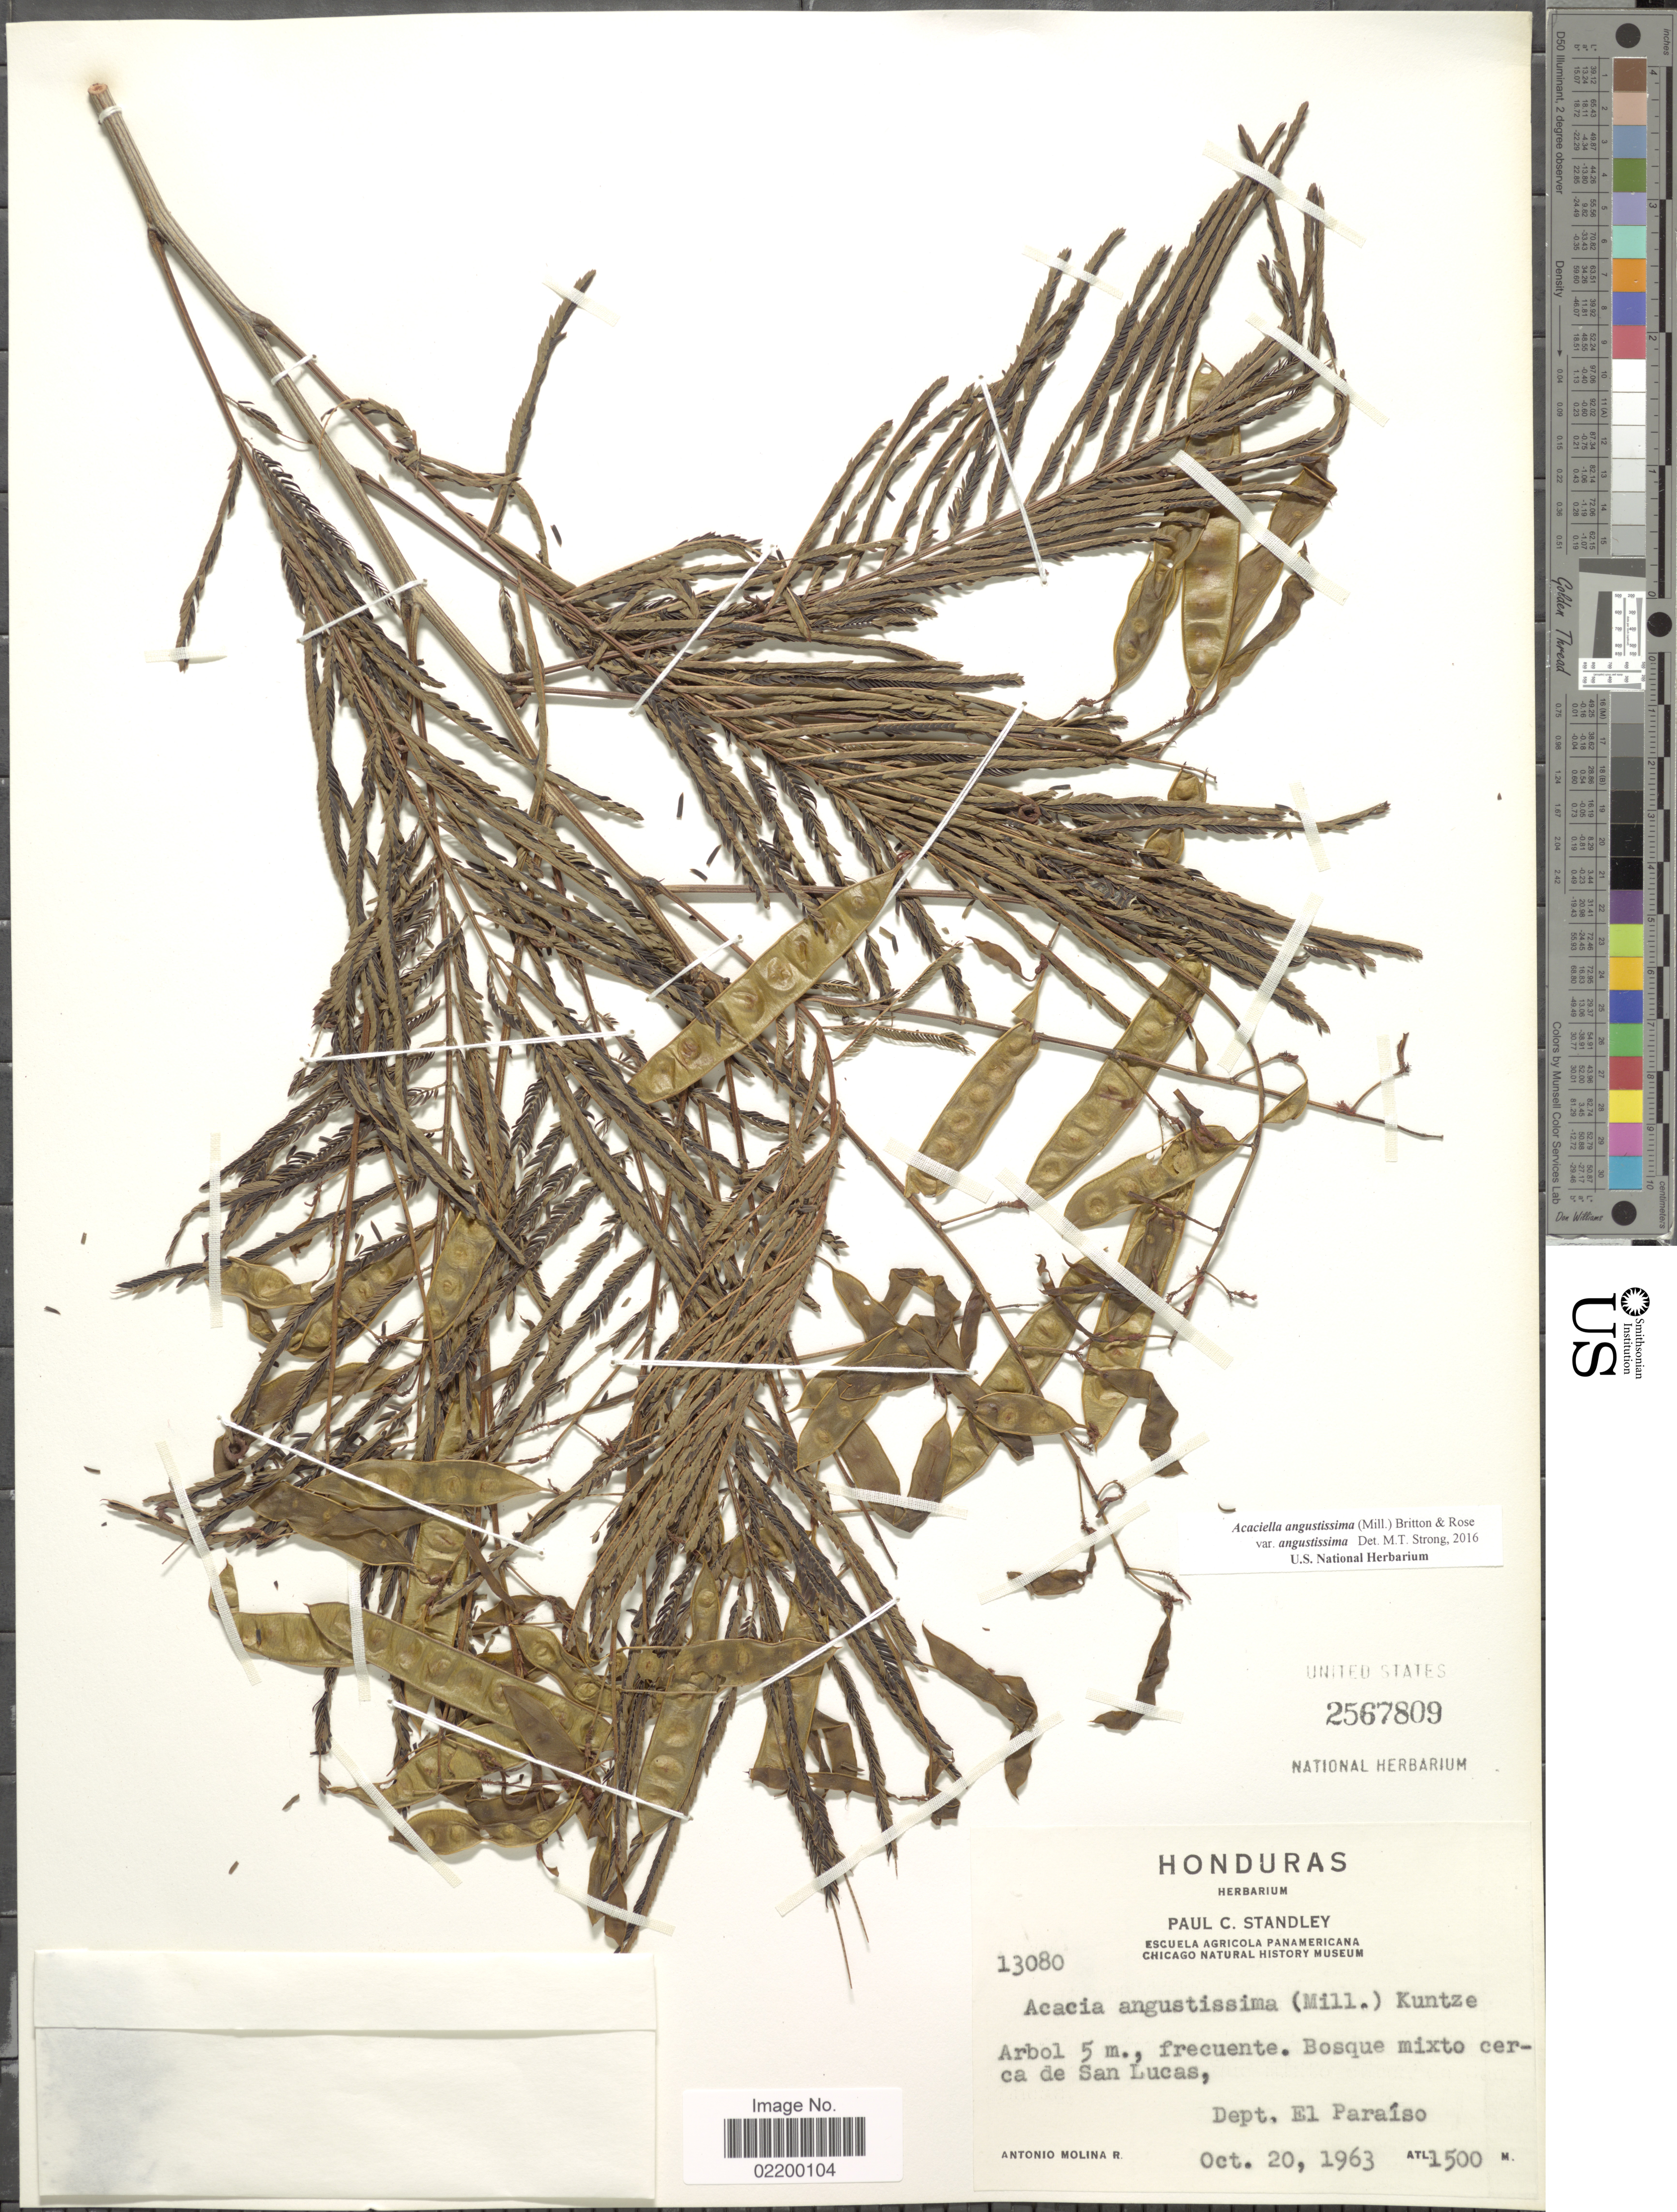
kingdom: Plantae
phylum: Tracheophyta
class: Magnoliopsida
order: Fabales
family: Fabaceae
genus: Acaciella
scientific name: Acaciella angustissima var. angustissima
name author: (Mill.) Britton & Rose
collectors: A. Molina R.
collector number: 13080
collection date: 1963-10-20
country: Honduras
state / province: El Paraíso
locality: Bosque mixto cerca de San Lucas, Dept. El Paraiso.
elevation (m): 1500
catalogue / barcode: US 2567809